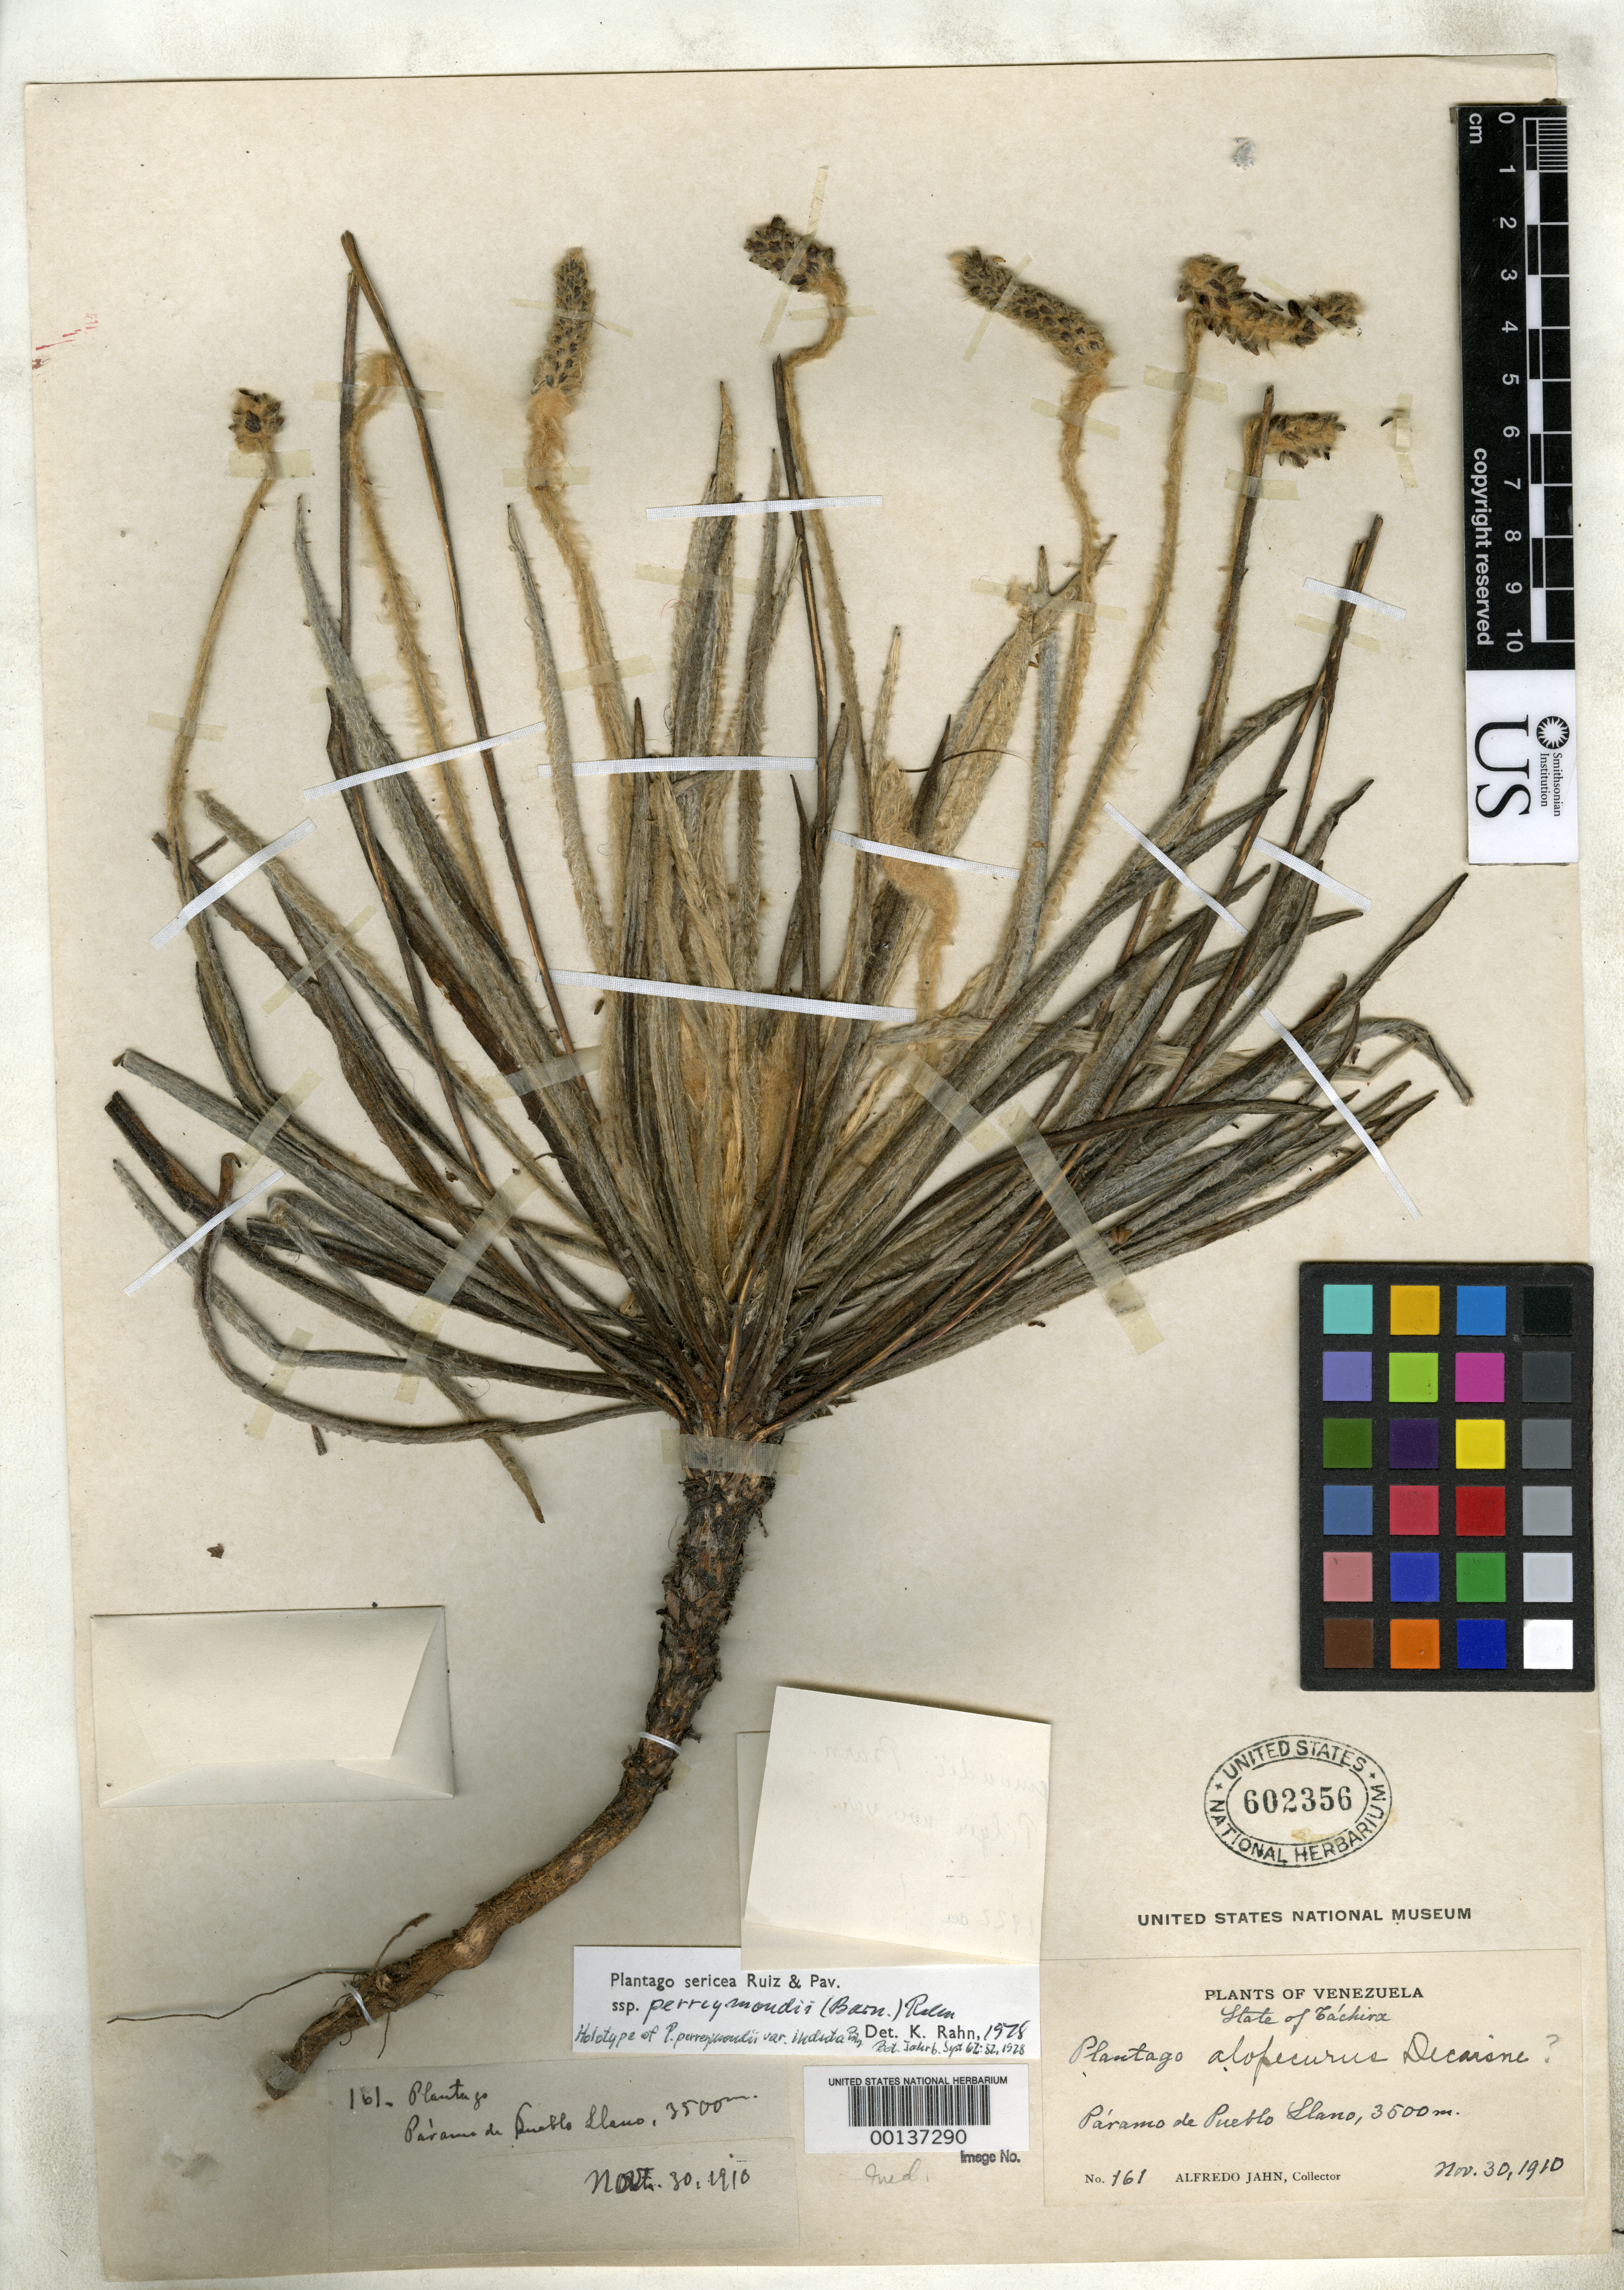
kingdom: Plantae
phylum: Tracheophyta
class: Magnoliopsida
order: Lamiales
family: Plantaginaceae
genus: Plantago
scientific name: Plantago perreymondii var. induta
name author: Pilg.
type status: Holotype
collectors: A. Jahn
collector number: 161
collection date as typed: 30 Nov 1910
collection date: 1910-11-30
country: Venezuela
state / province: Tachira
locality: Paramo de Puebla Llano.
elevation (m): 3500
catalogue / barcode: US 602356